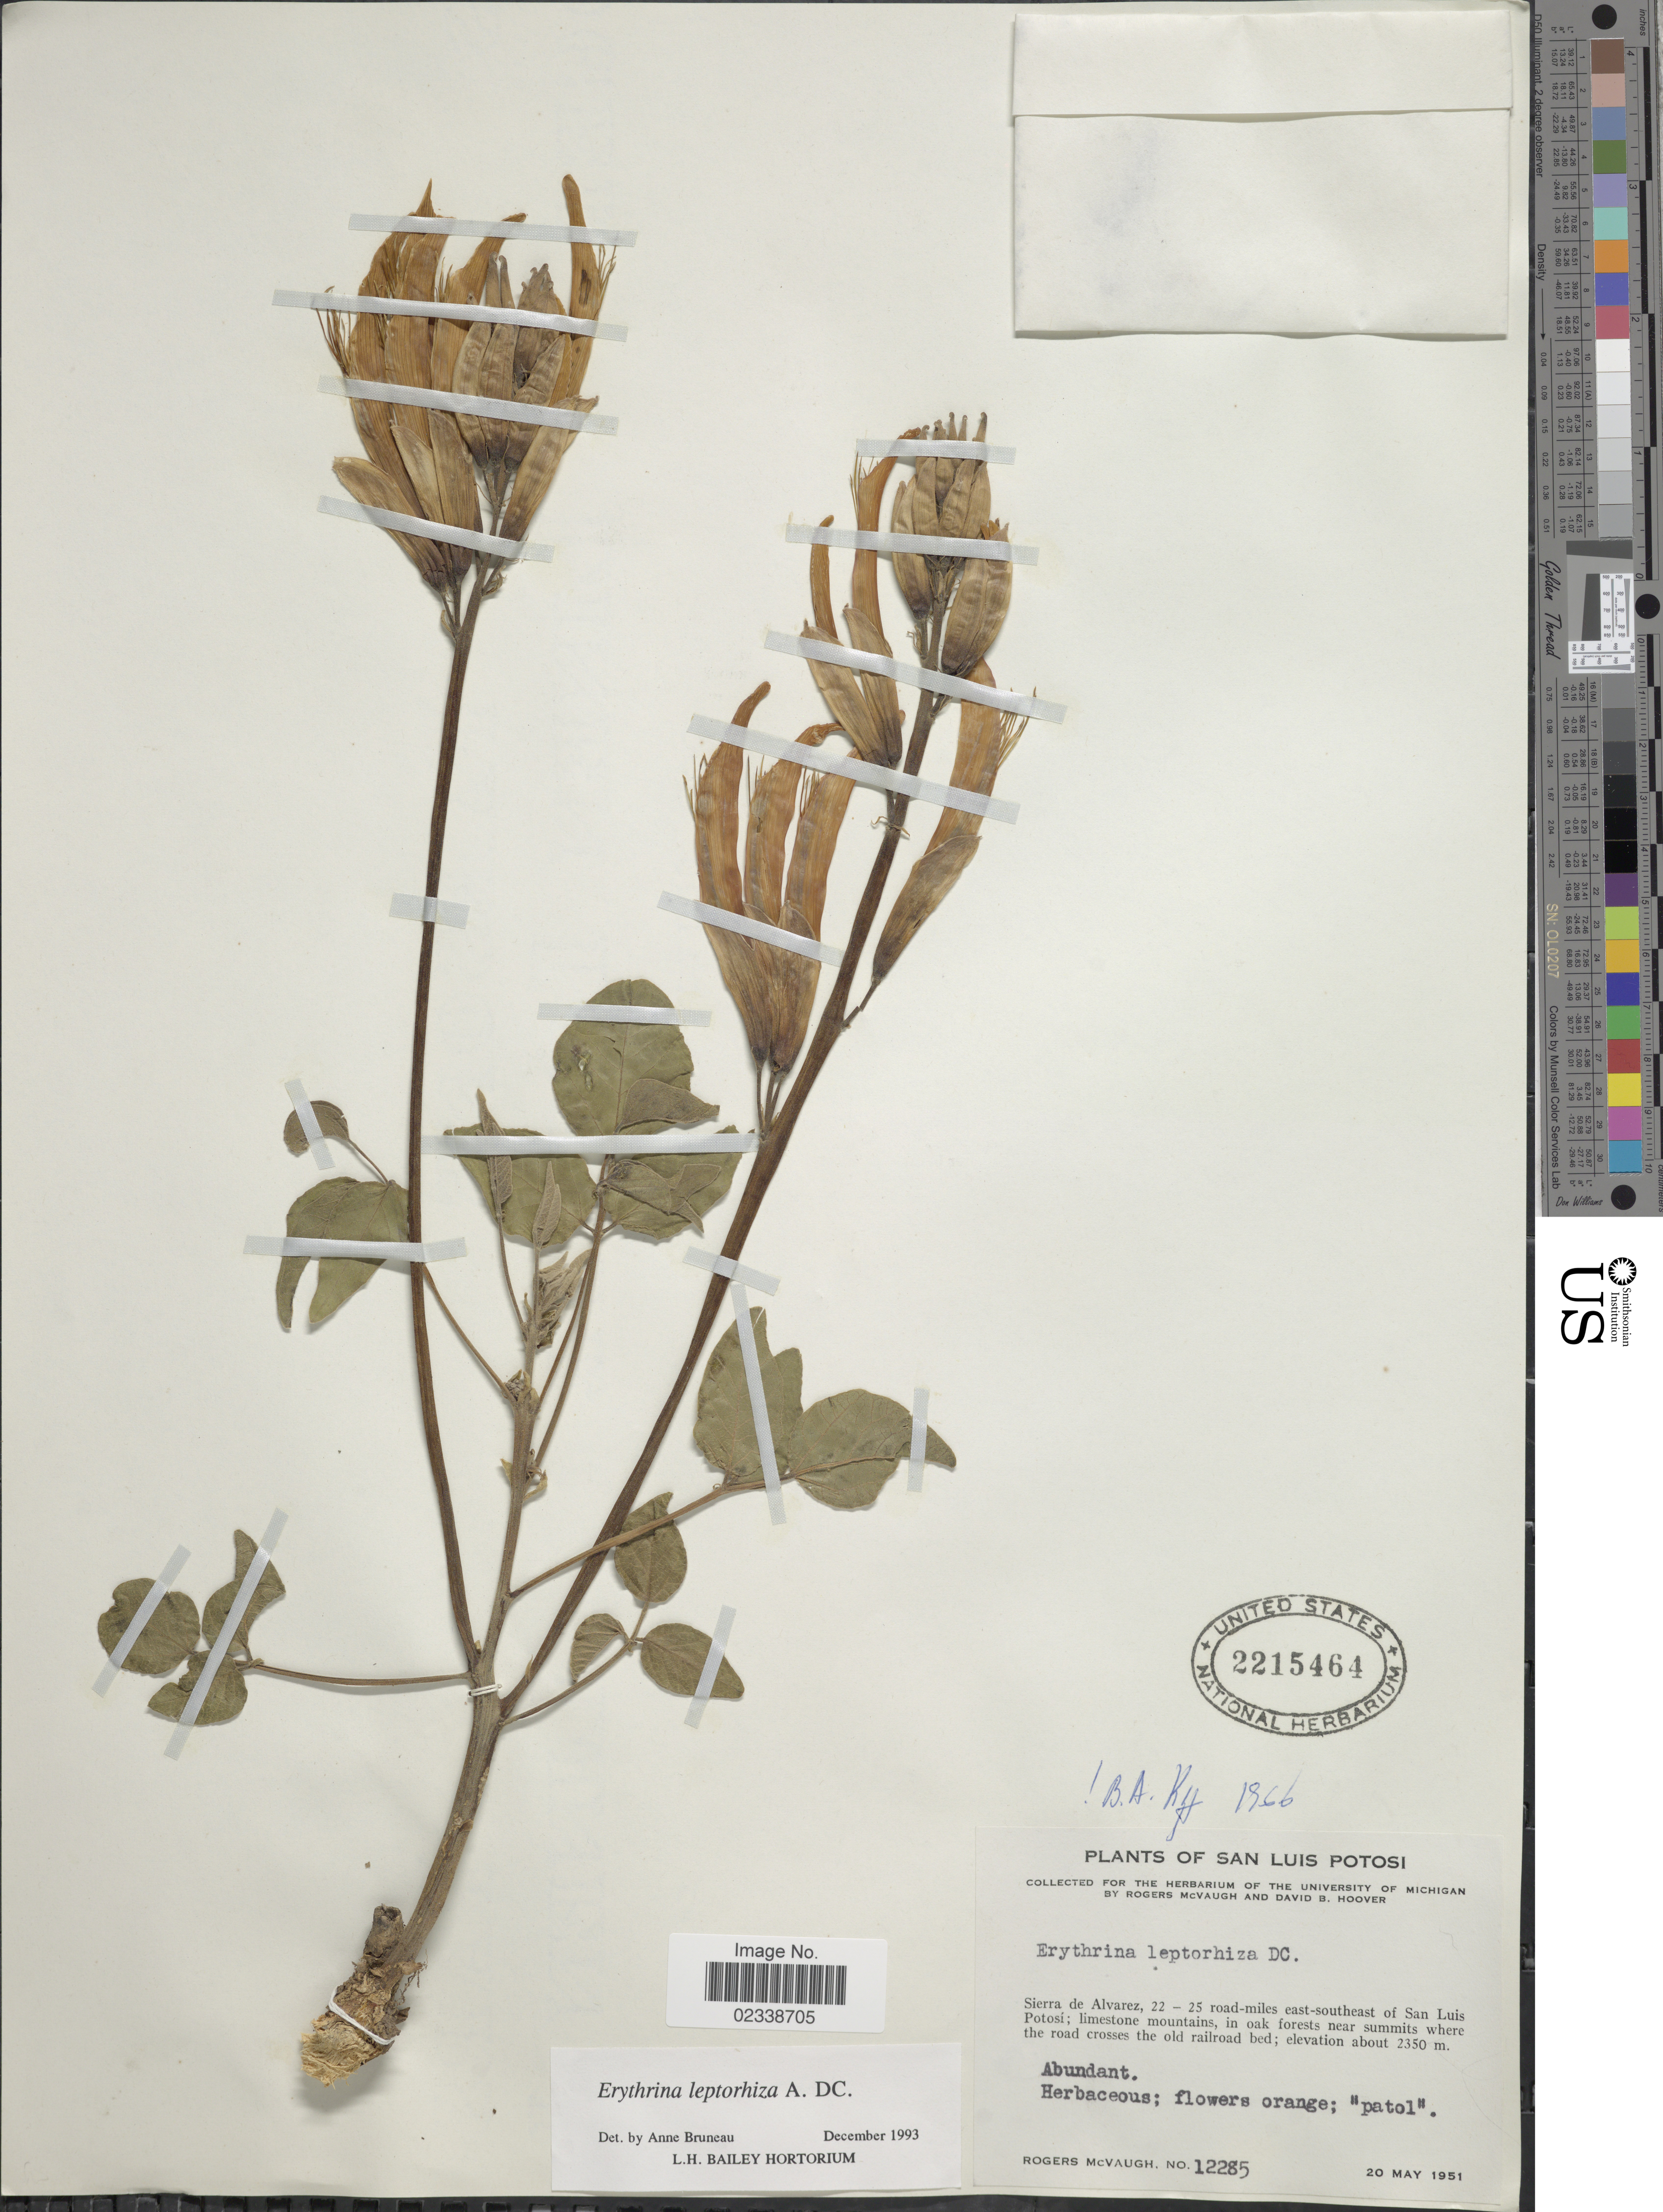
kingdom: Plantae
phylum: Tracheophyta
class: Magnoliopsida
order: Fabales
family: Fabaceae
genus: Erythrina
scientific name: Erythrina leptorhiza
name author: Moc. & Sessé ex DC.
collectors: R. McVaugh & D. B. Hoover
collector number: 12285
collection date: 1951-05-20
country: Mexico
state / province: San Luis Potosí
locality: Sierra de Alvarez, 22-25 road-miles east-southeast of San Luis Potosi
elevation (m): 2350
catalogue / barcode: US 2215464